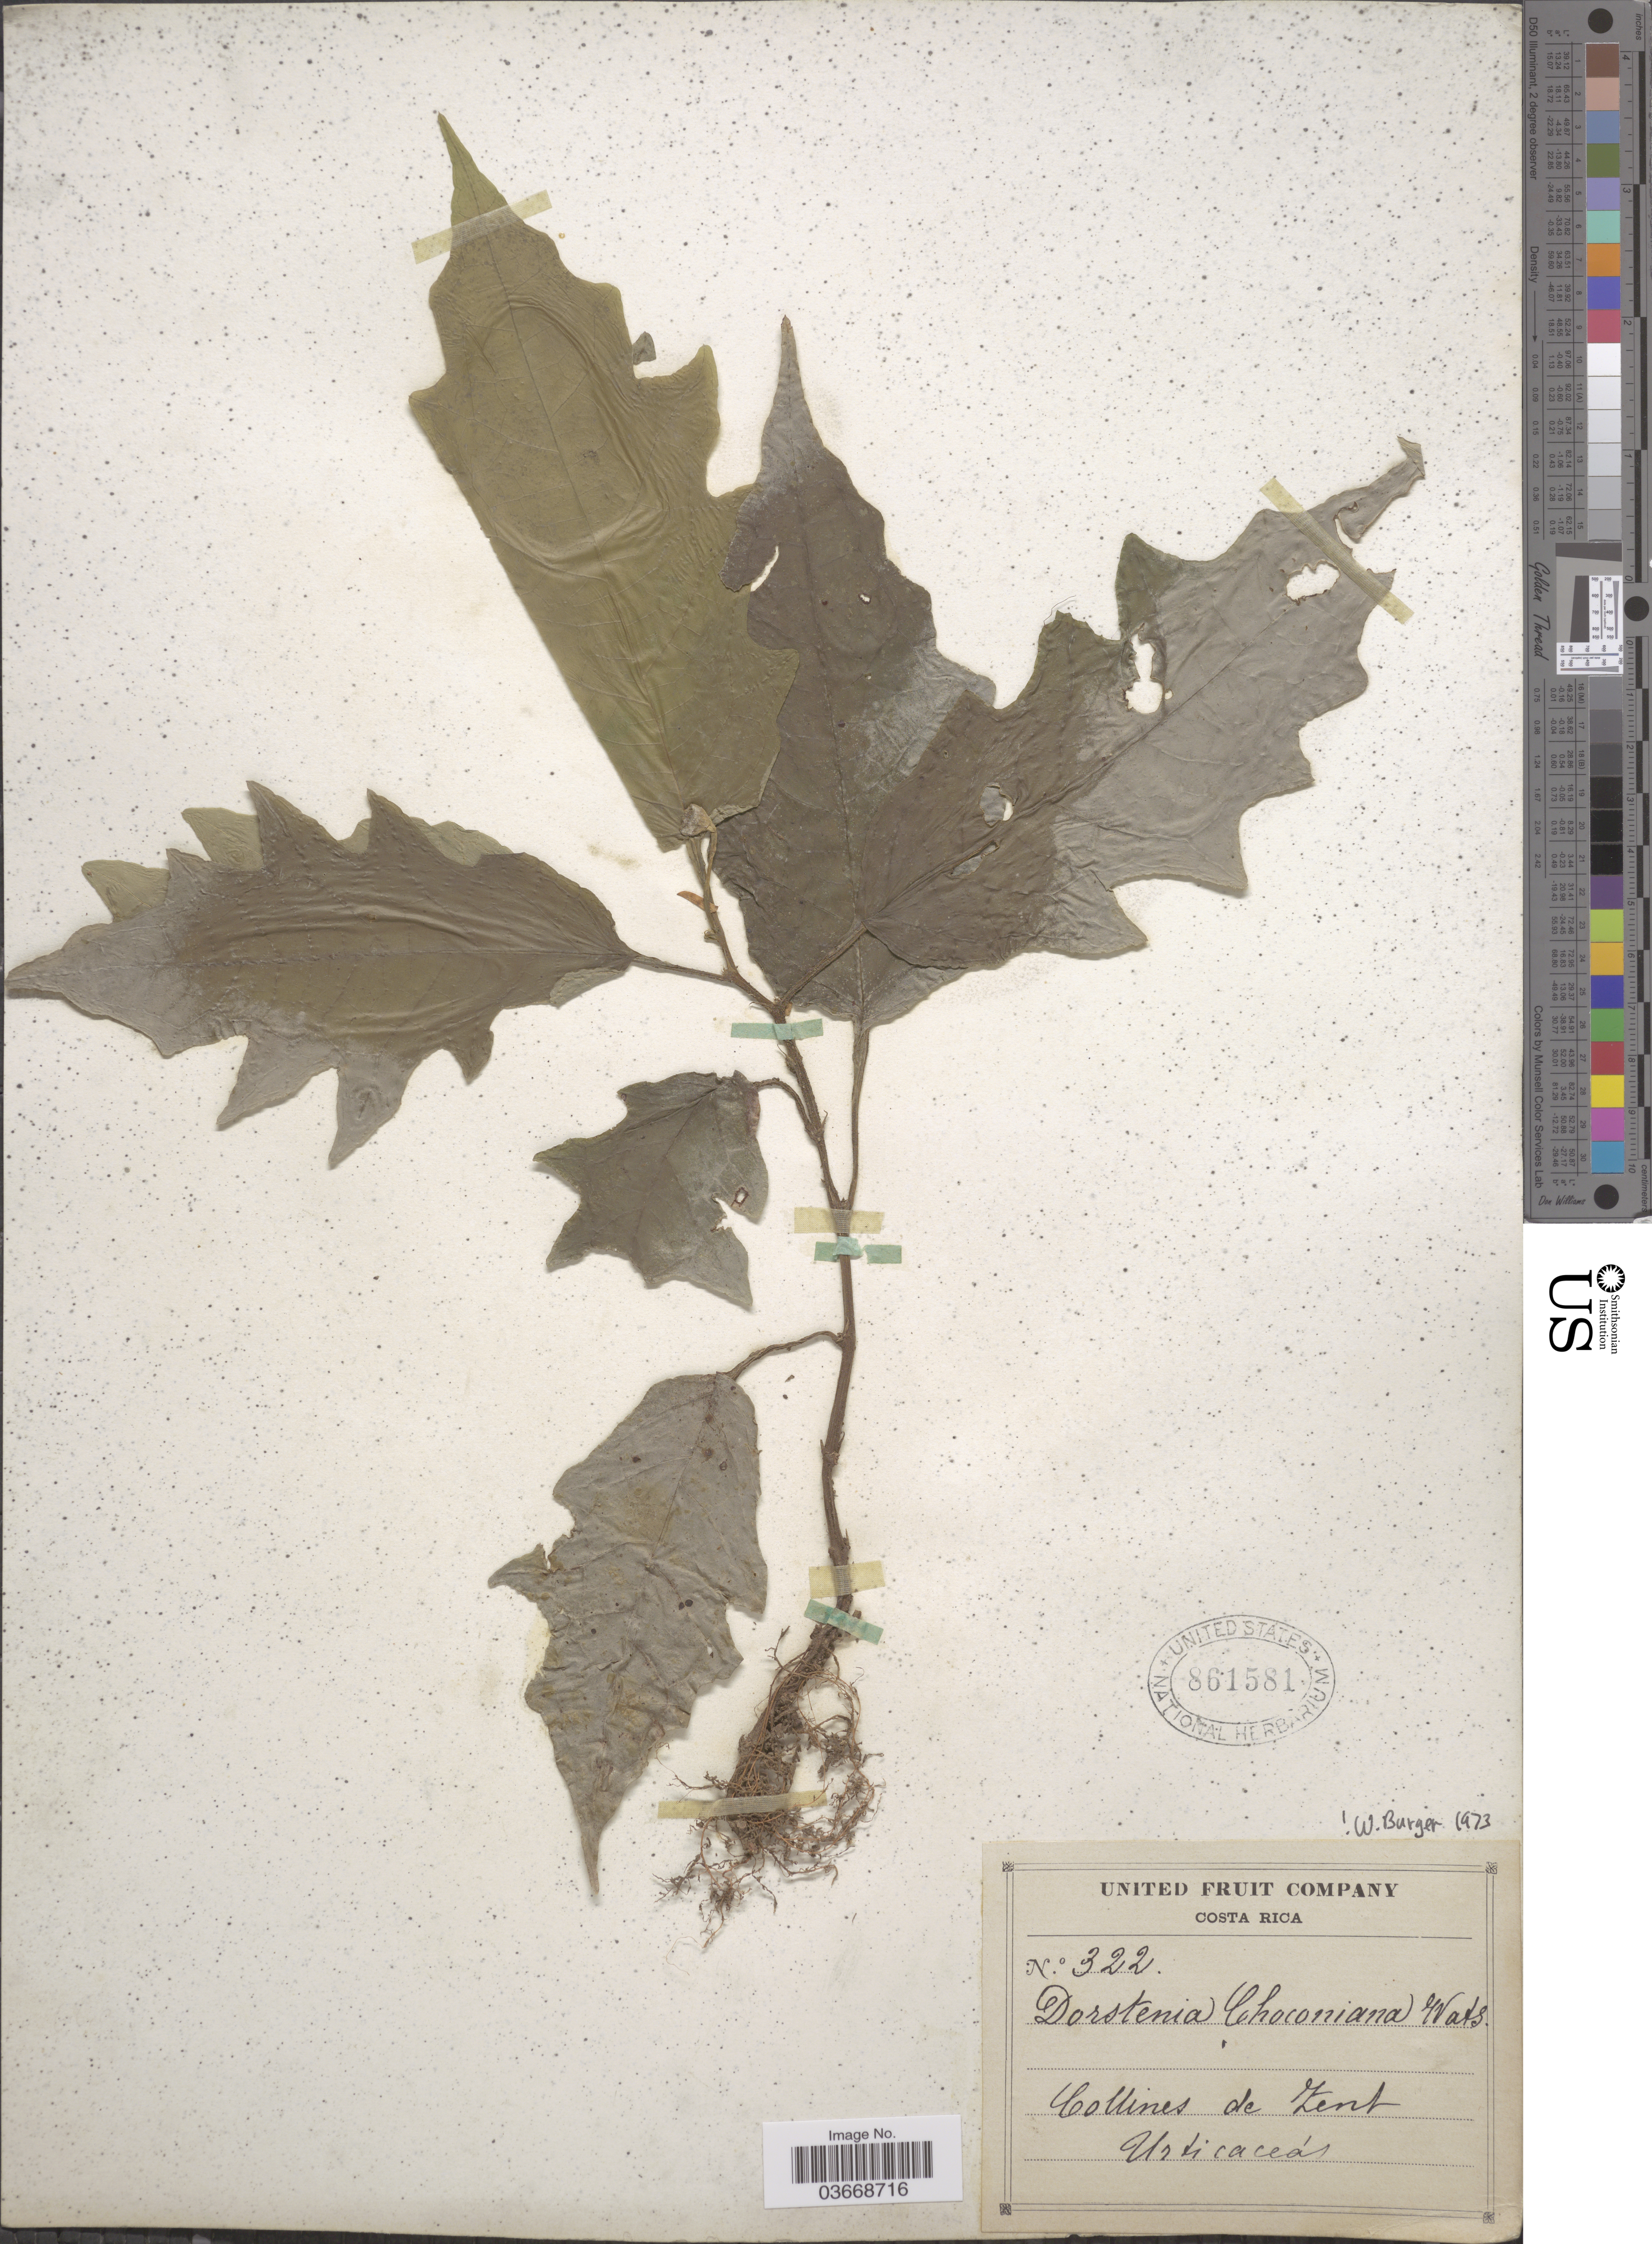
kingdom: Plantae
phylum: Tracheophyta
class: Magnoliopsida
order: Rosales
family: Moraceae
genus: Dorstenia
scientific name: Dorstenia choconiana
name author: S. Watson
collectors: United Fruit Company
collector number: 322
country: Costa Rica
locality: Collines de Zent. Urticaceás.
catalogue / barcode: US 861581